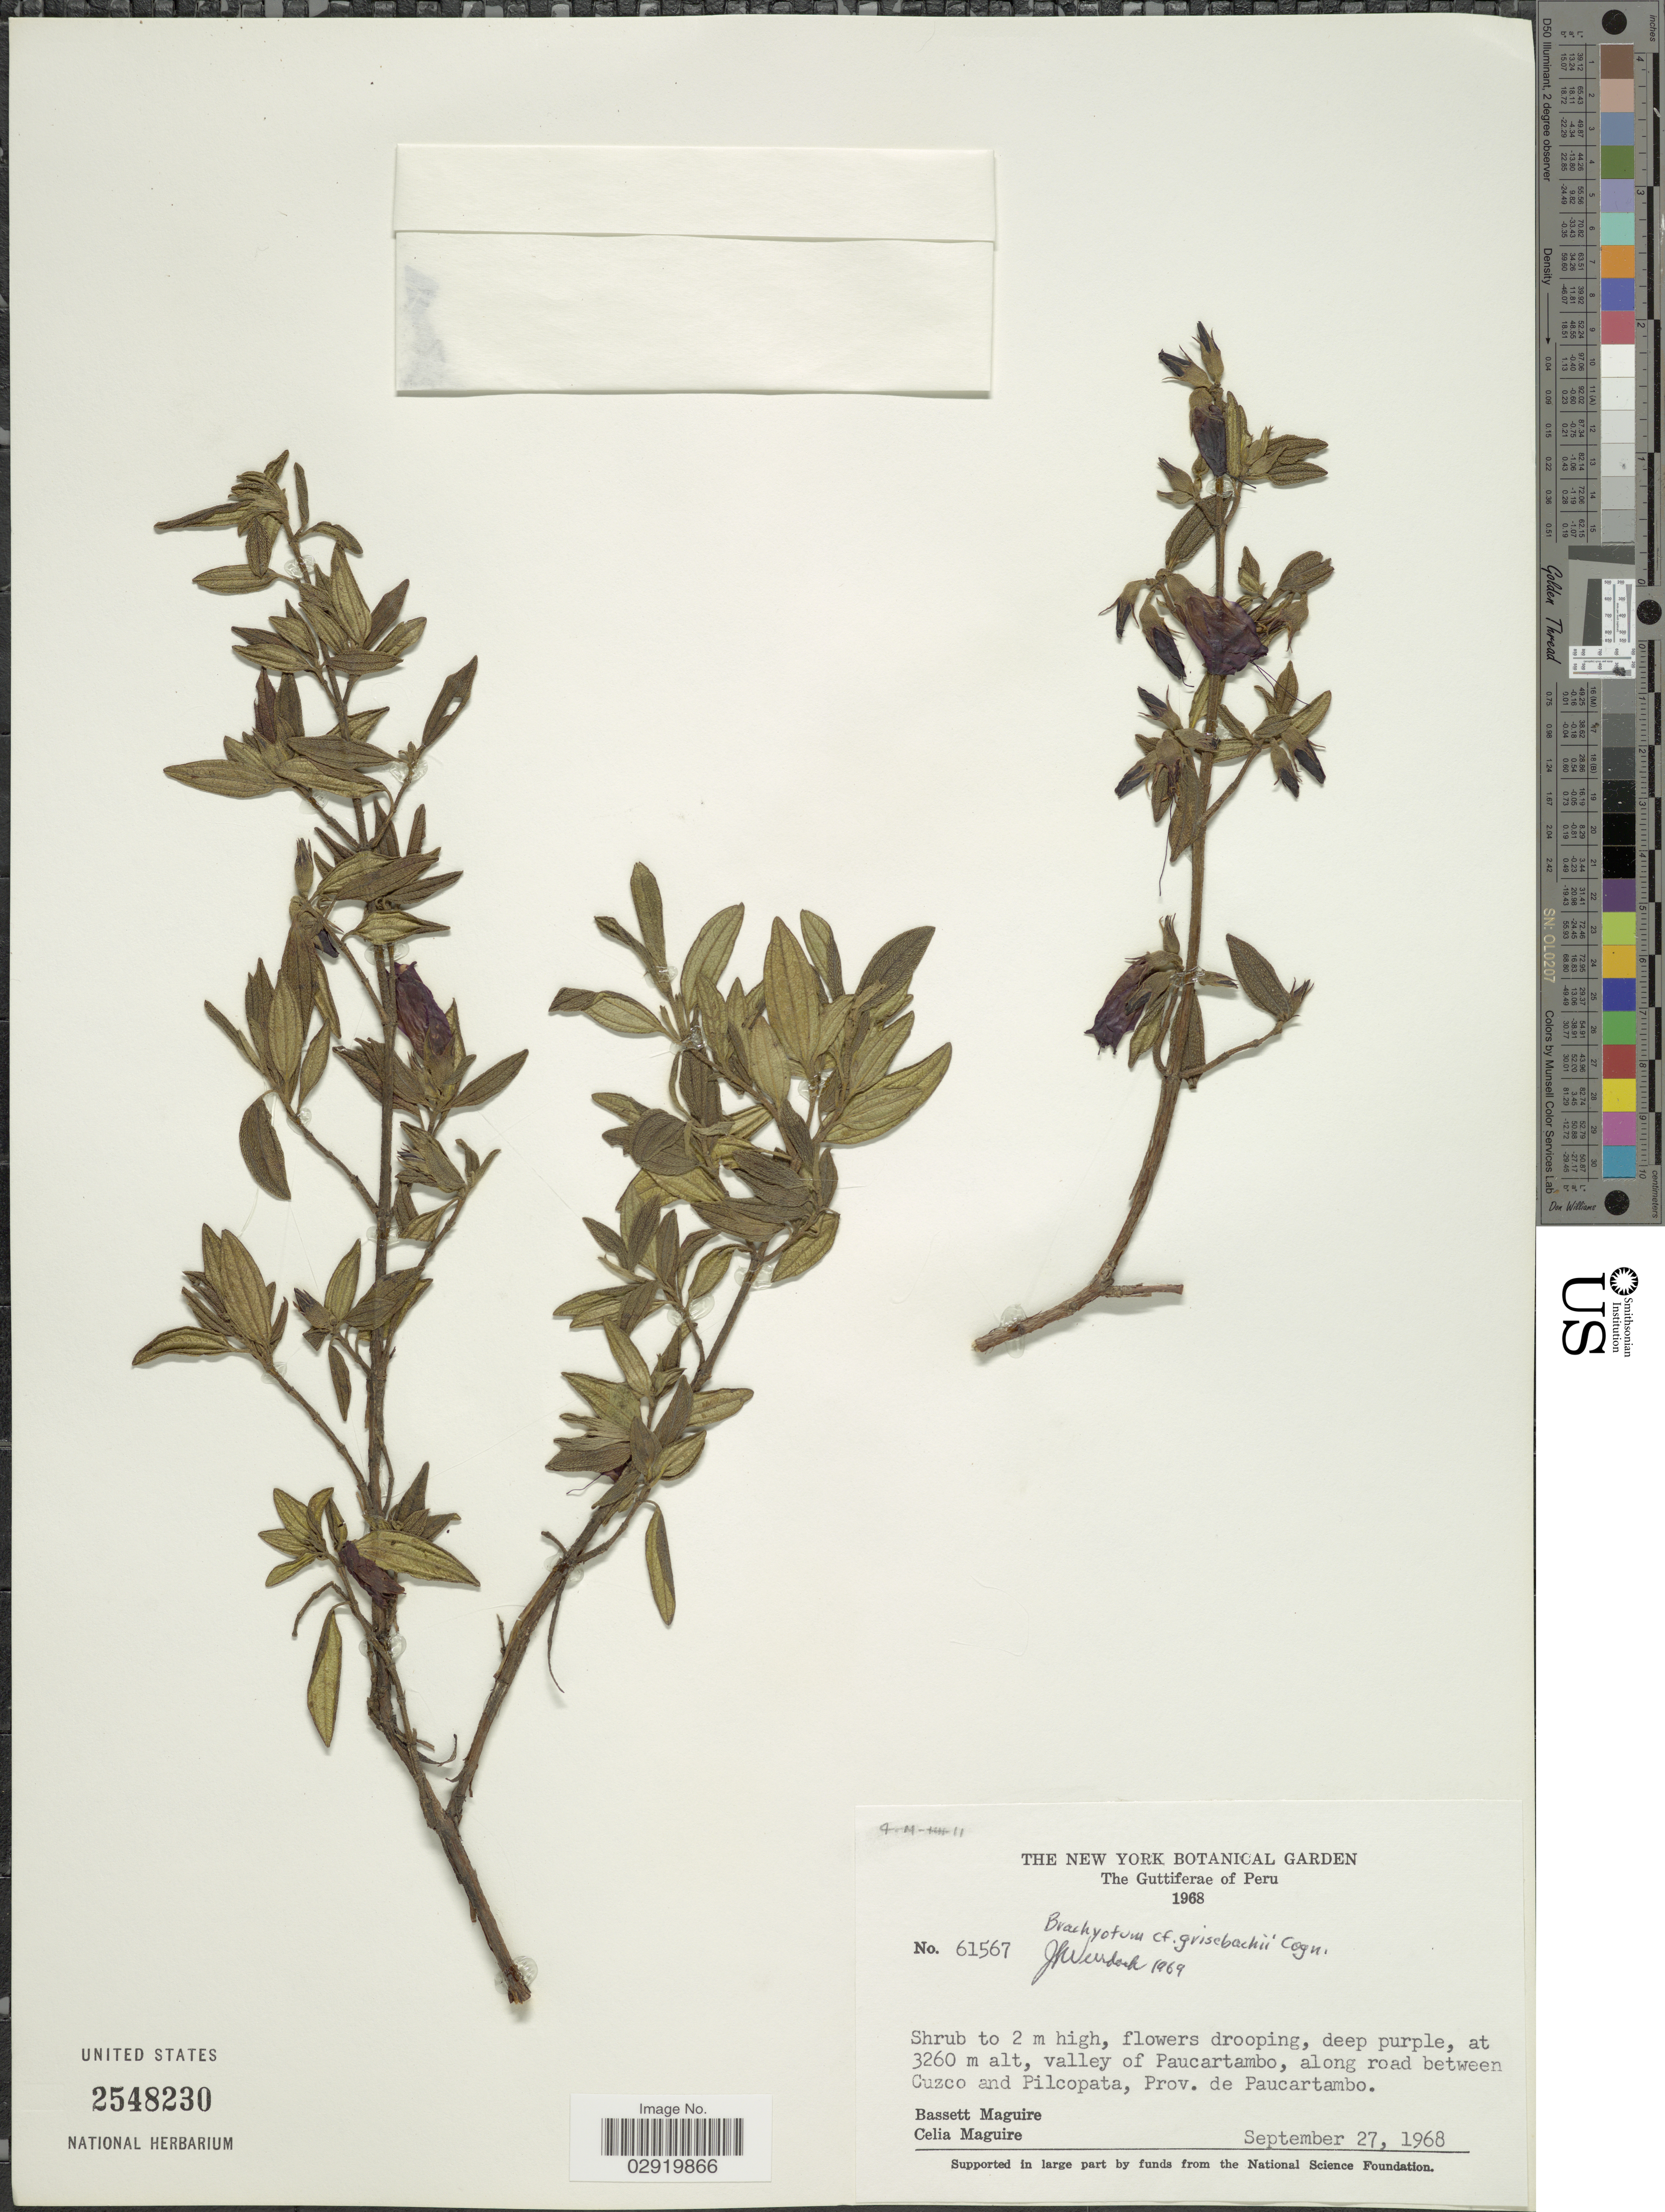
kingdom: Plantae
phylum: Tracheophyta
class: Magnoliopsida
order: Myrtales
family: Melastomataceae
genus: Brachyotum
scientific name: Brachyotum grisebachii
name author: Cogn.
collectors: B. Maguire & C. K. Maguire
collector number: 61567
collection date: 1968-09-27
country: Peru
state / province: Cusco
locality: Valley of Paucartambo, along road between Cuzco and Pilcopata, Prov. de Paucartambo.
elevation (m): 3260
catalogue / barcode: US 2548230